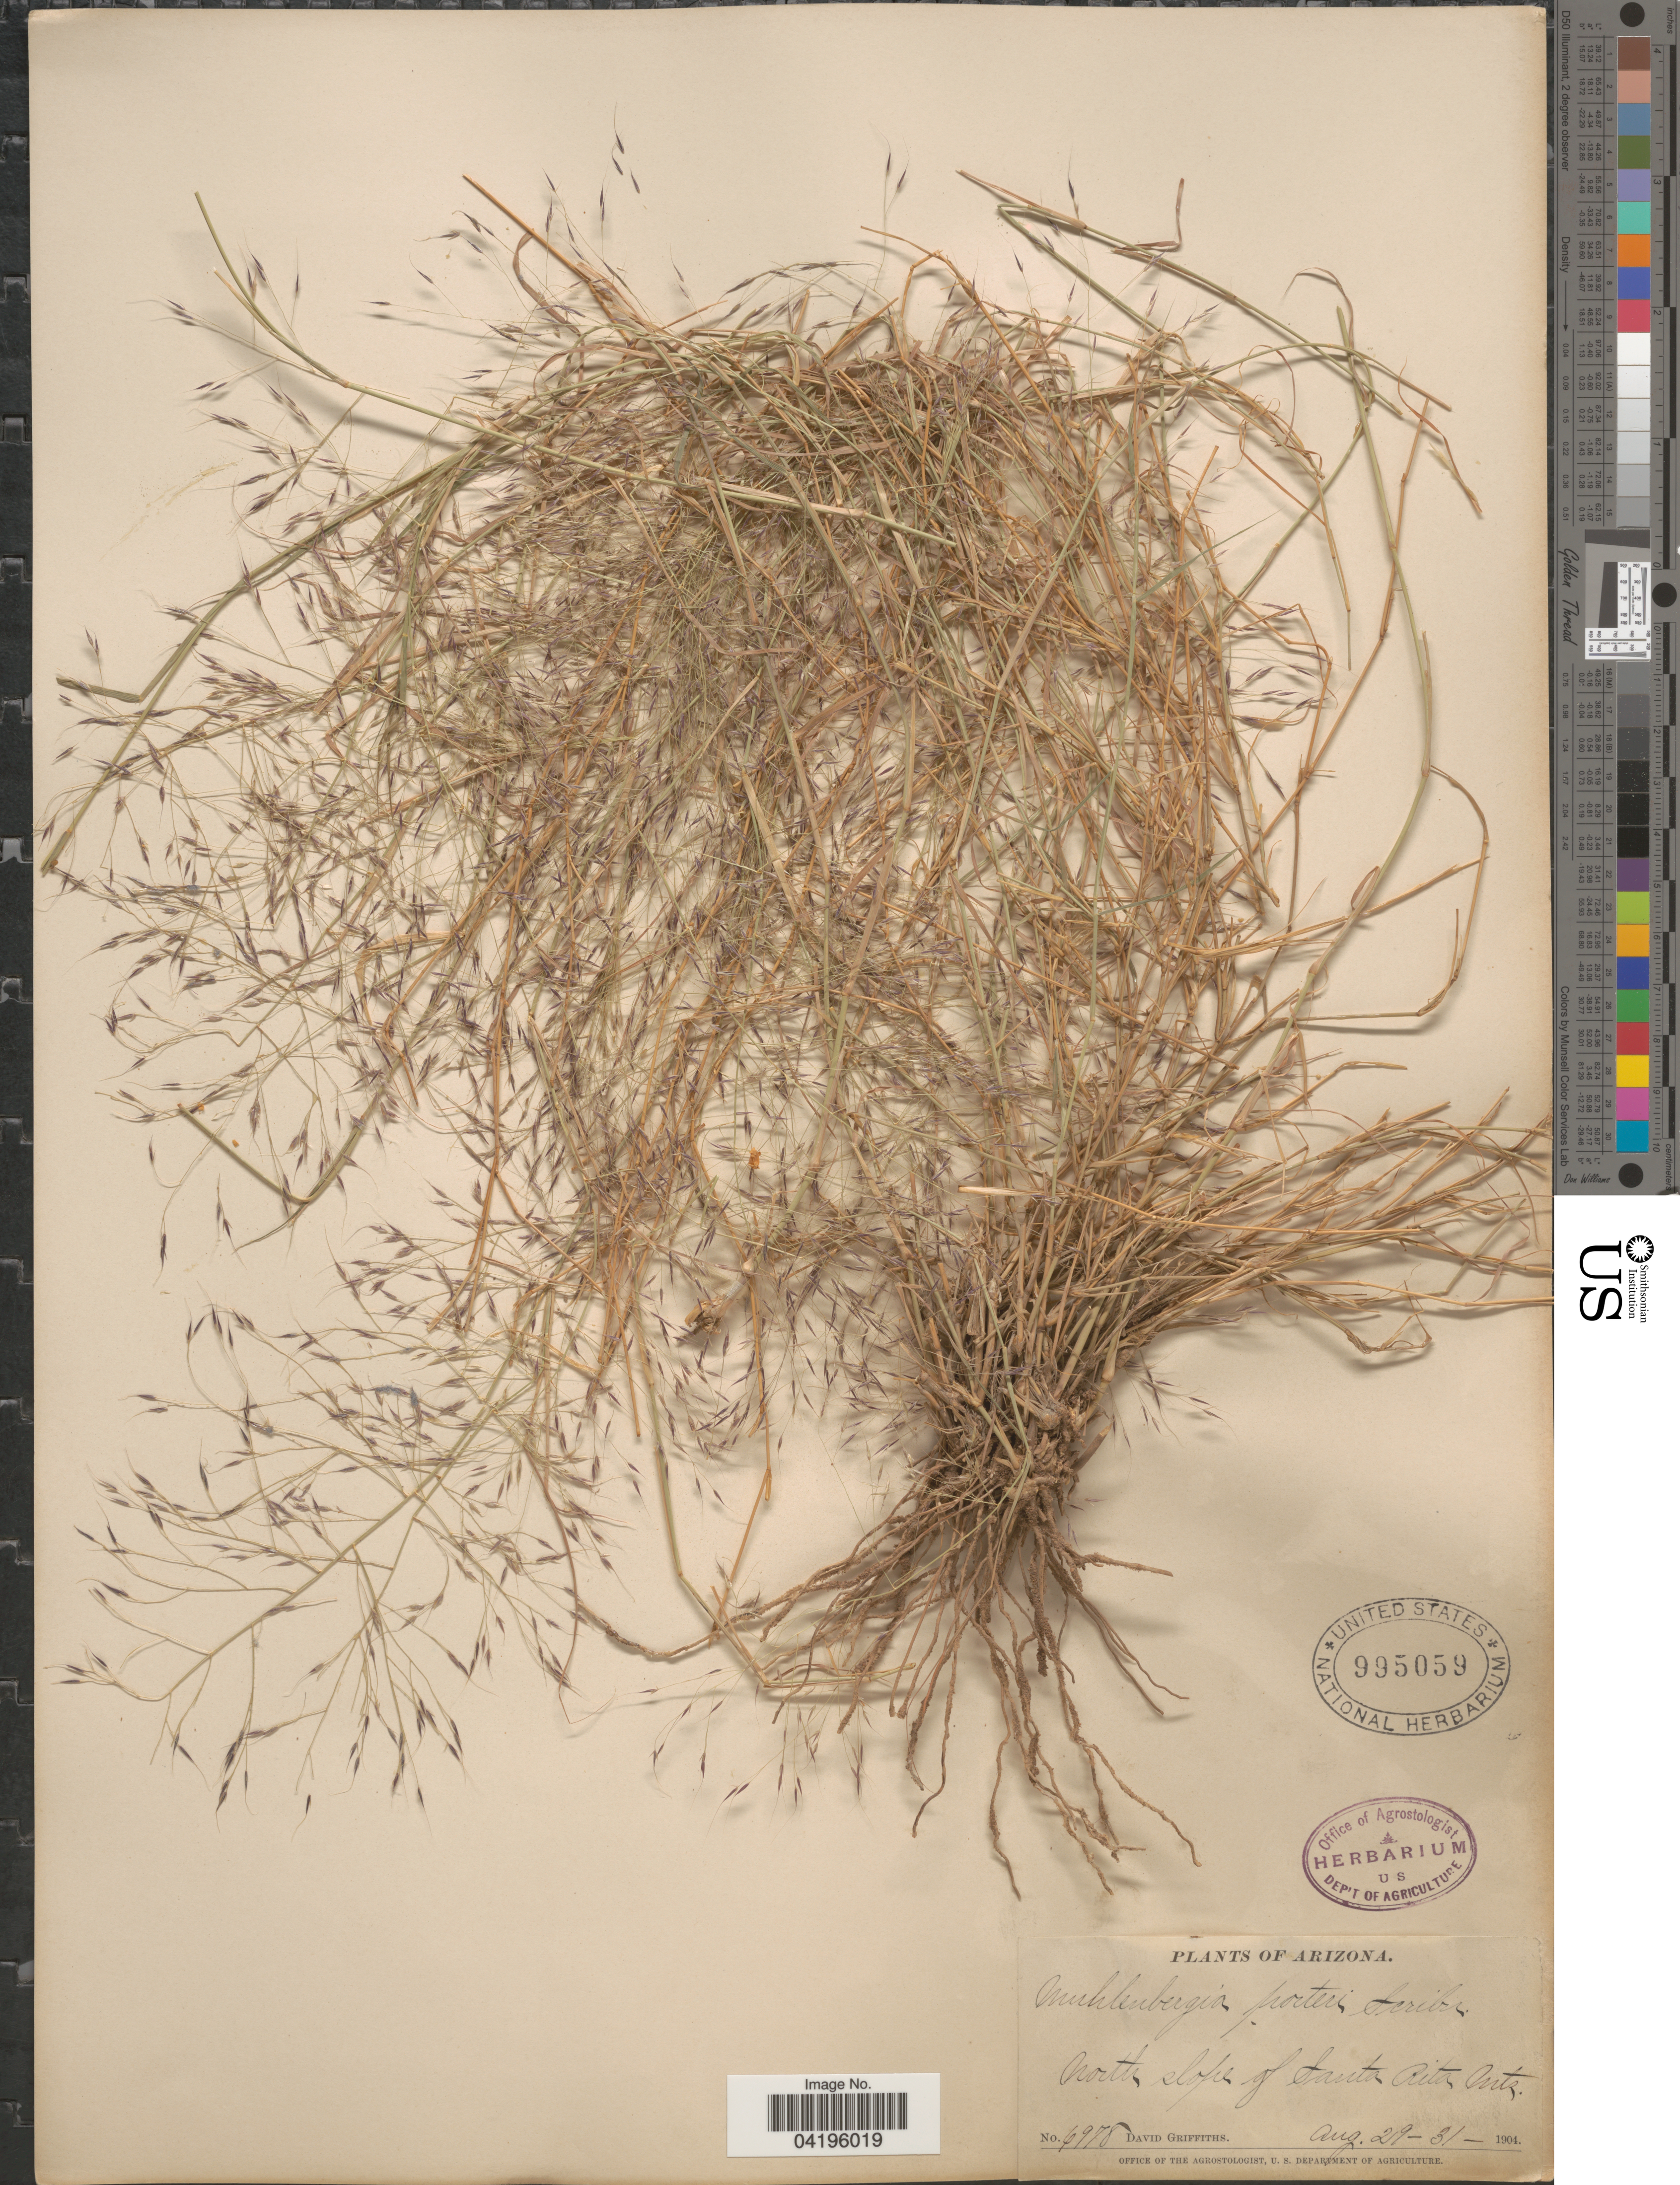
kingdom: Plantae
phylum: Tracheophyta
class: Liliopsida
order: Poales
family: Poaceae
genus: Muhlenbergia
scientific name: Muhlenbergia porteri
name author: Scribn. in W.J. Beal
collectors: D. Griffiths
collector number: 6978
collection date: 1904-08-29/1904-08-31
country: United States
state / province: Arizona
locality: North slope of Santa Rita Mts.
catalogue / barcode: US 995059